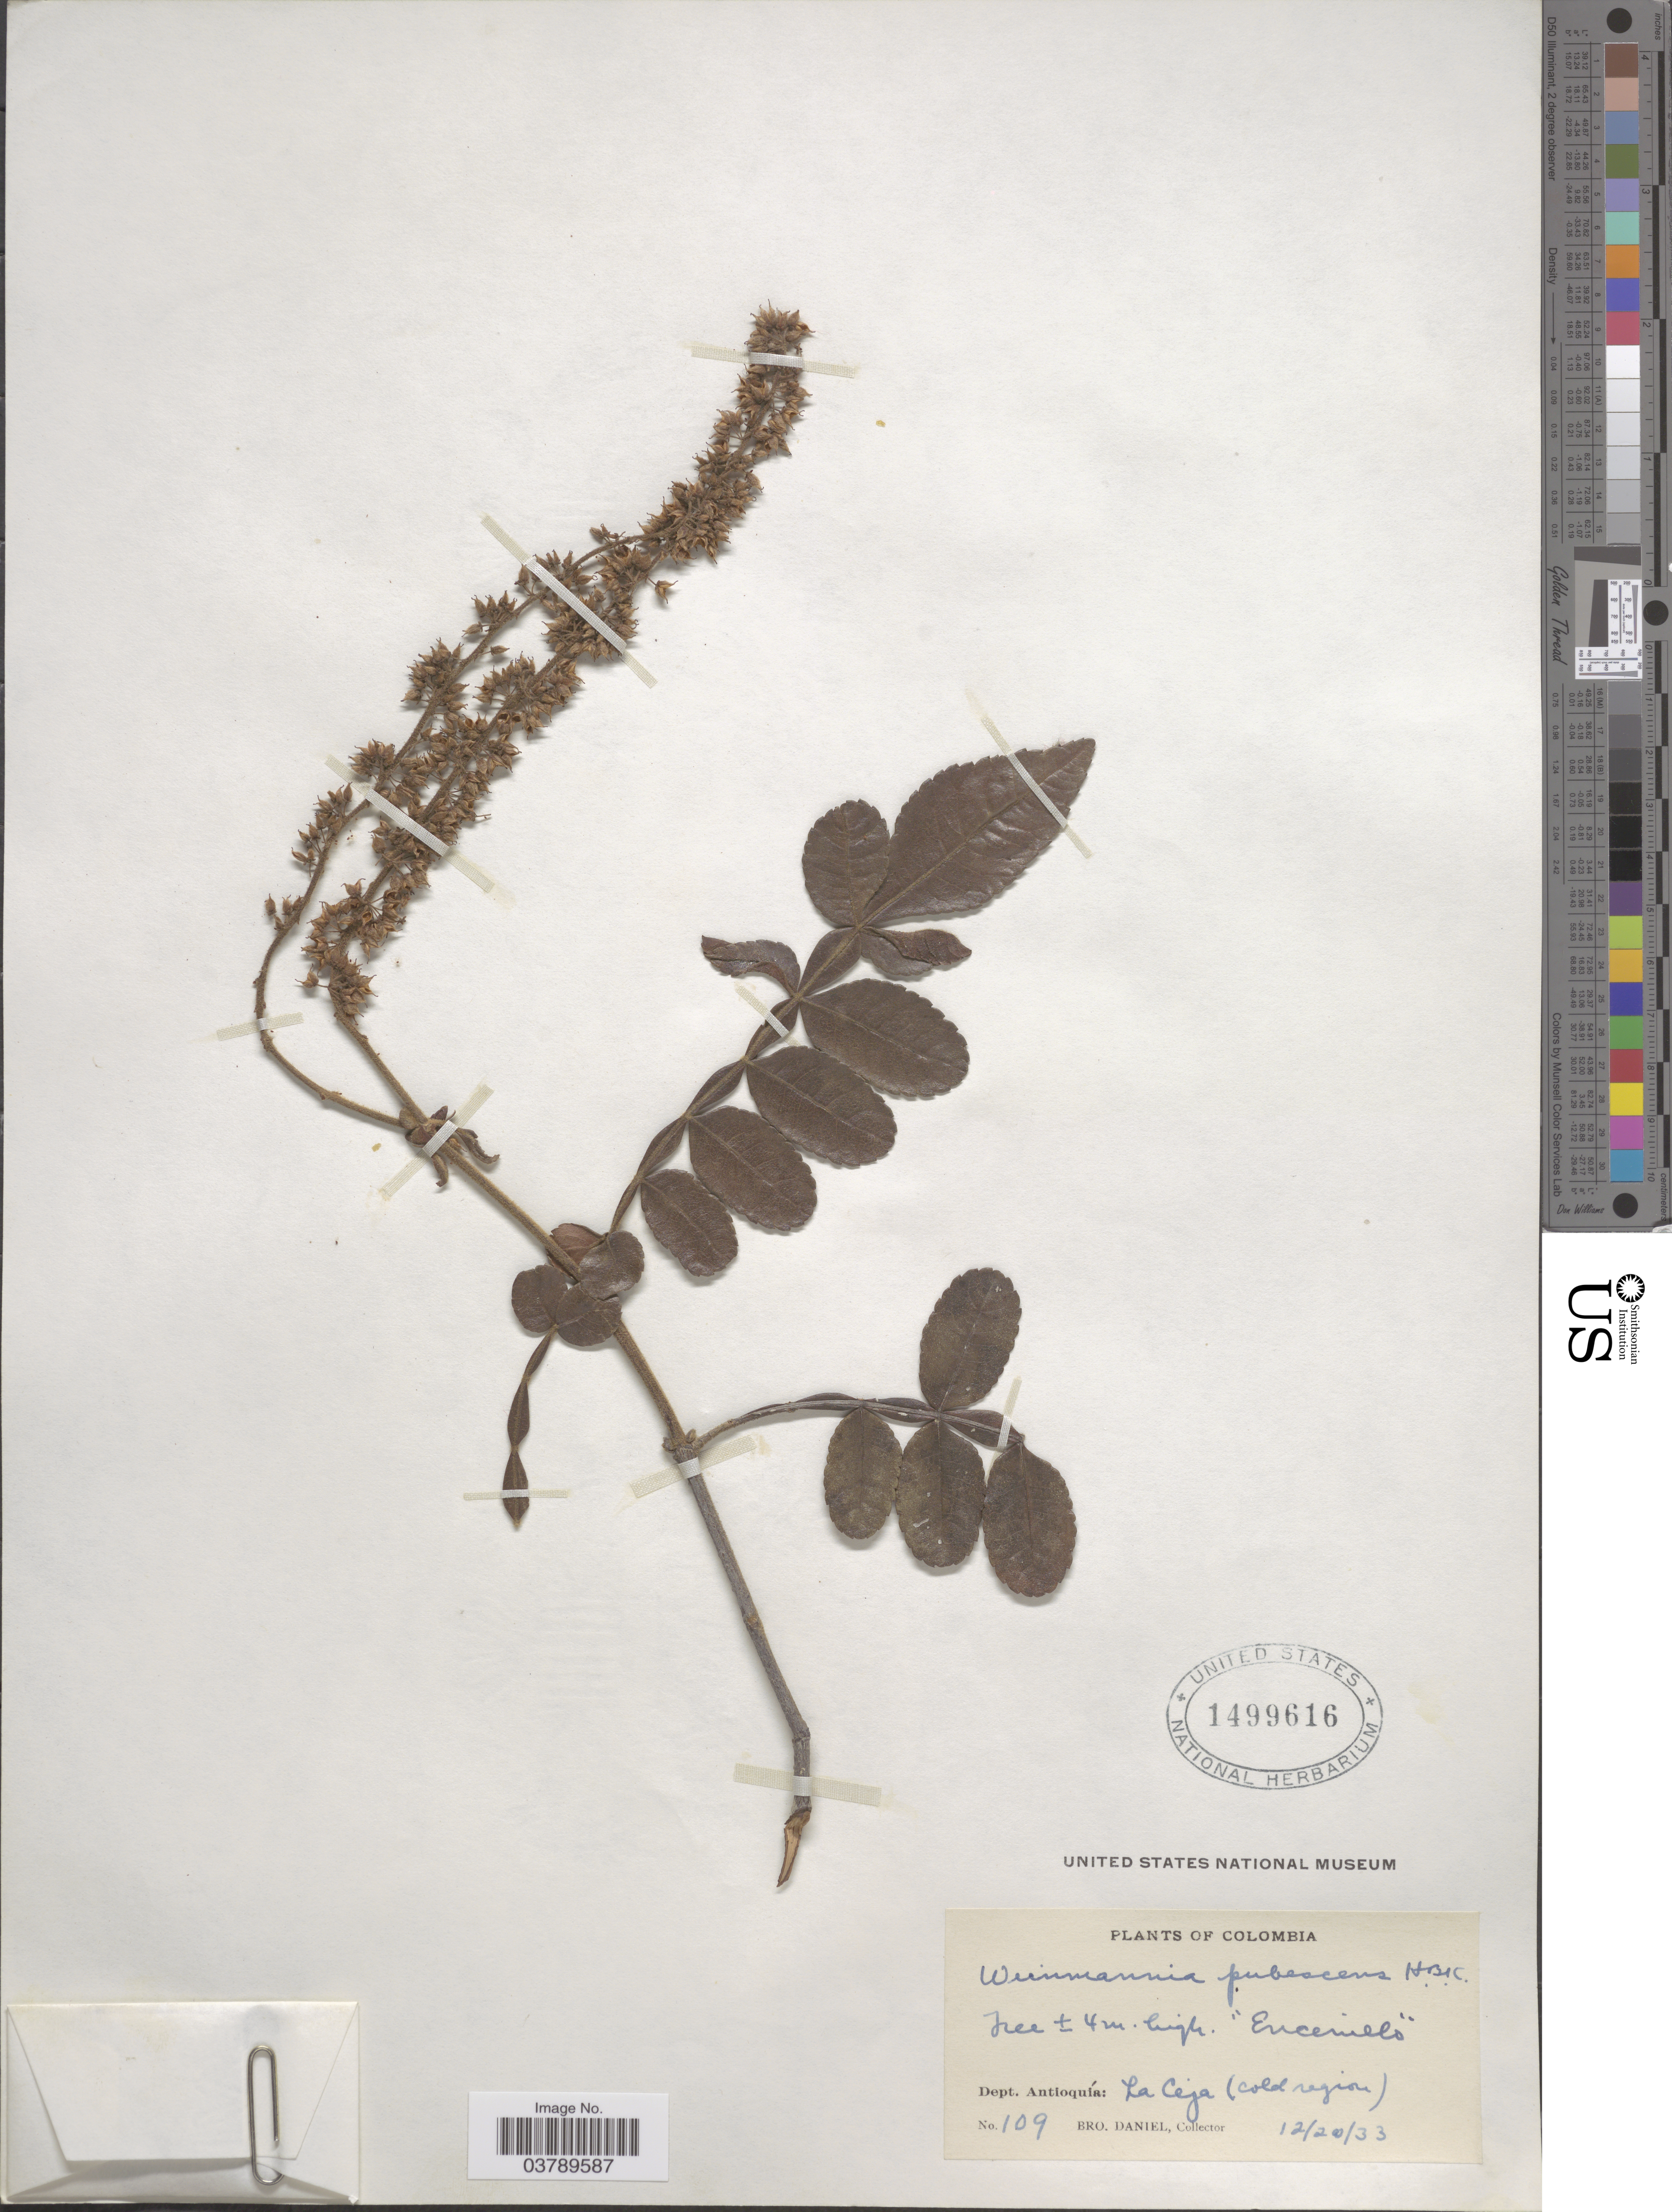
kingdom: Plantae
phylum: Tracheophyta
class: Magnoliopsida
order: Oxalidales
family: Cunoniaceae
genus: Weinmannia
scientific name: Weinmannia pubescens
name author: Kunth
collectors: Bro. Daniel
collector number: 109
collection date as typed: Transcribed d/m/y: 20/12/33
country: Colombia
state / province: Antioquia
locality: Dept. Antioquía: La Ceja (cold region).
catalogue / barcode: US 1499616